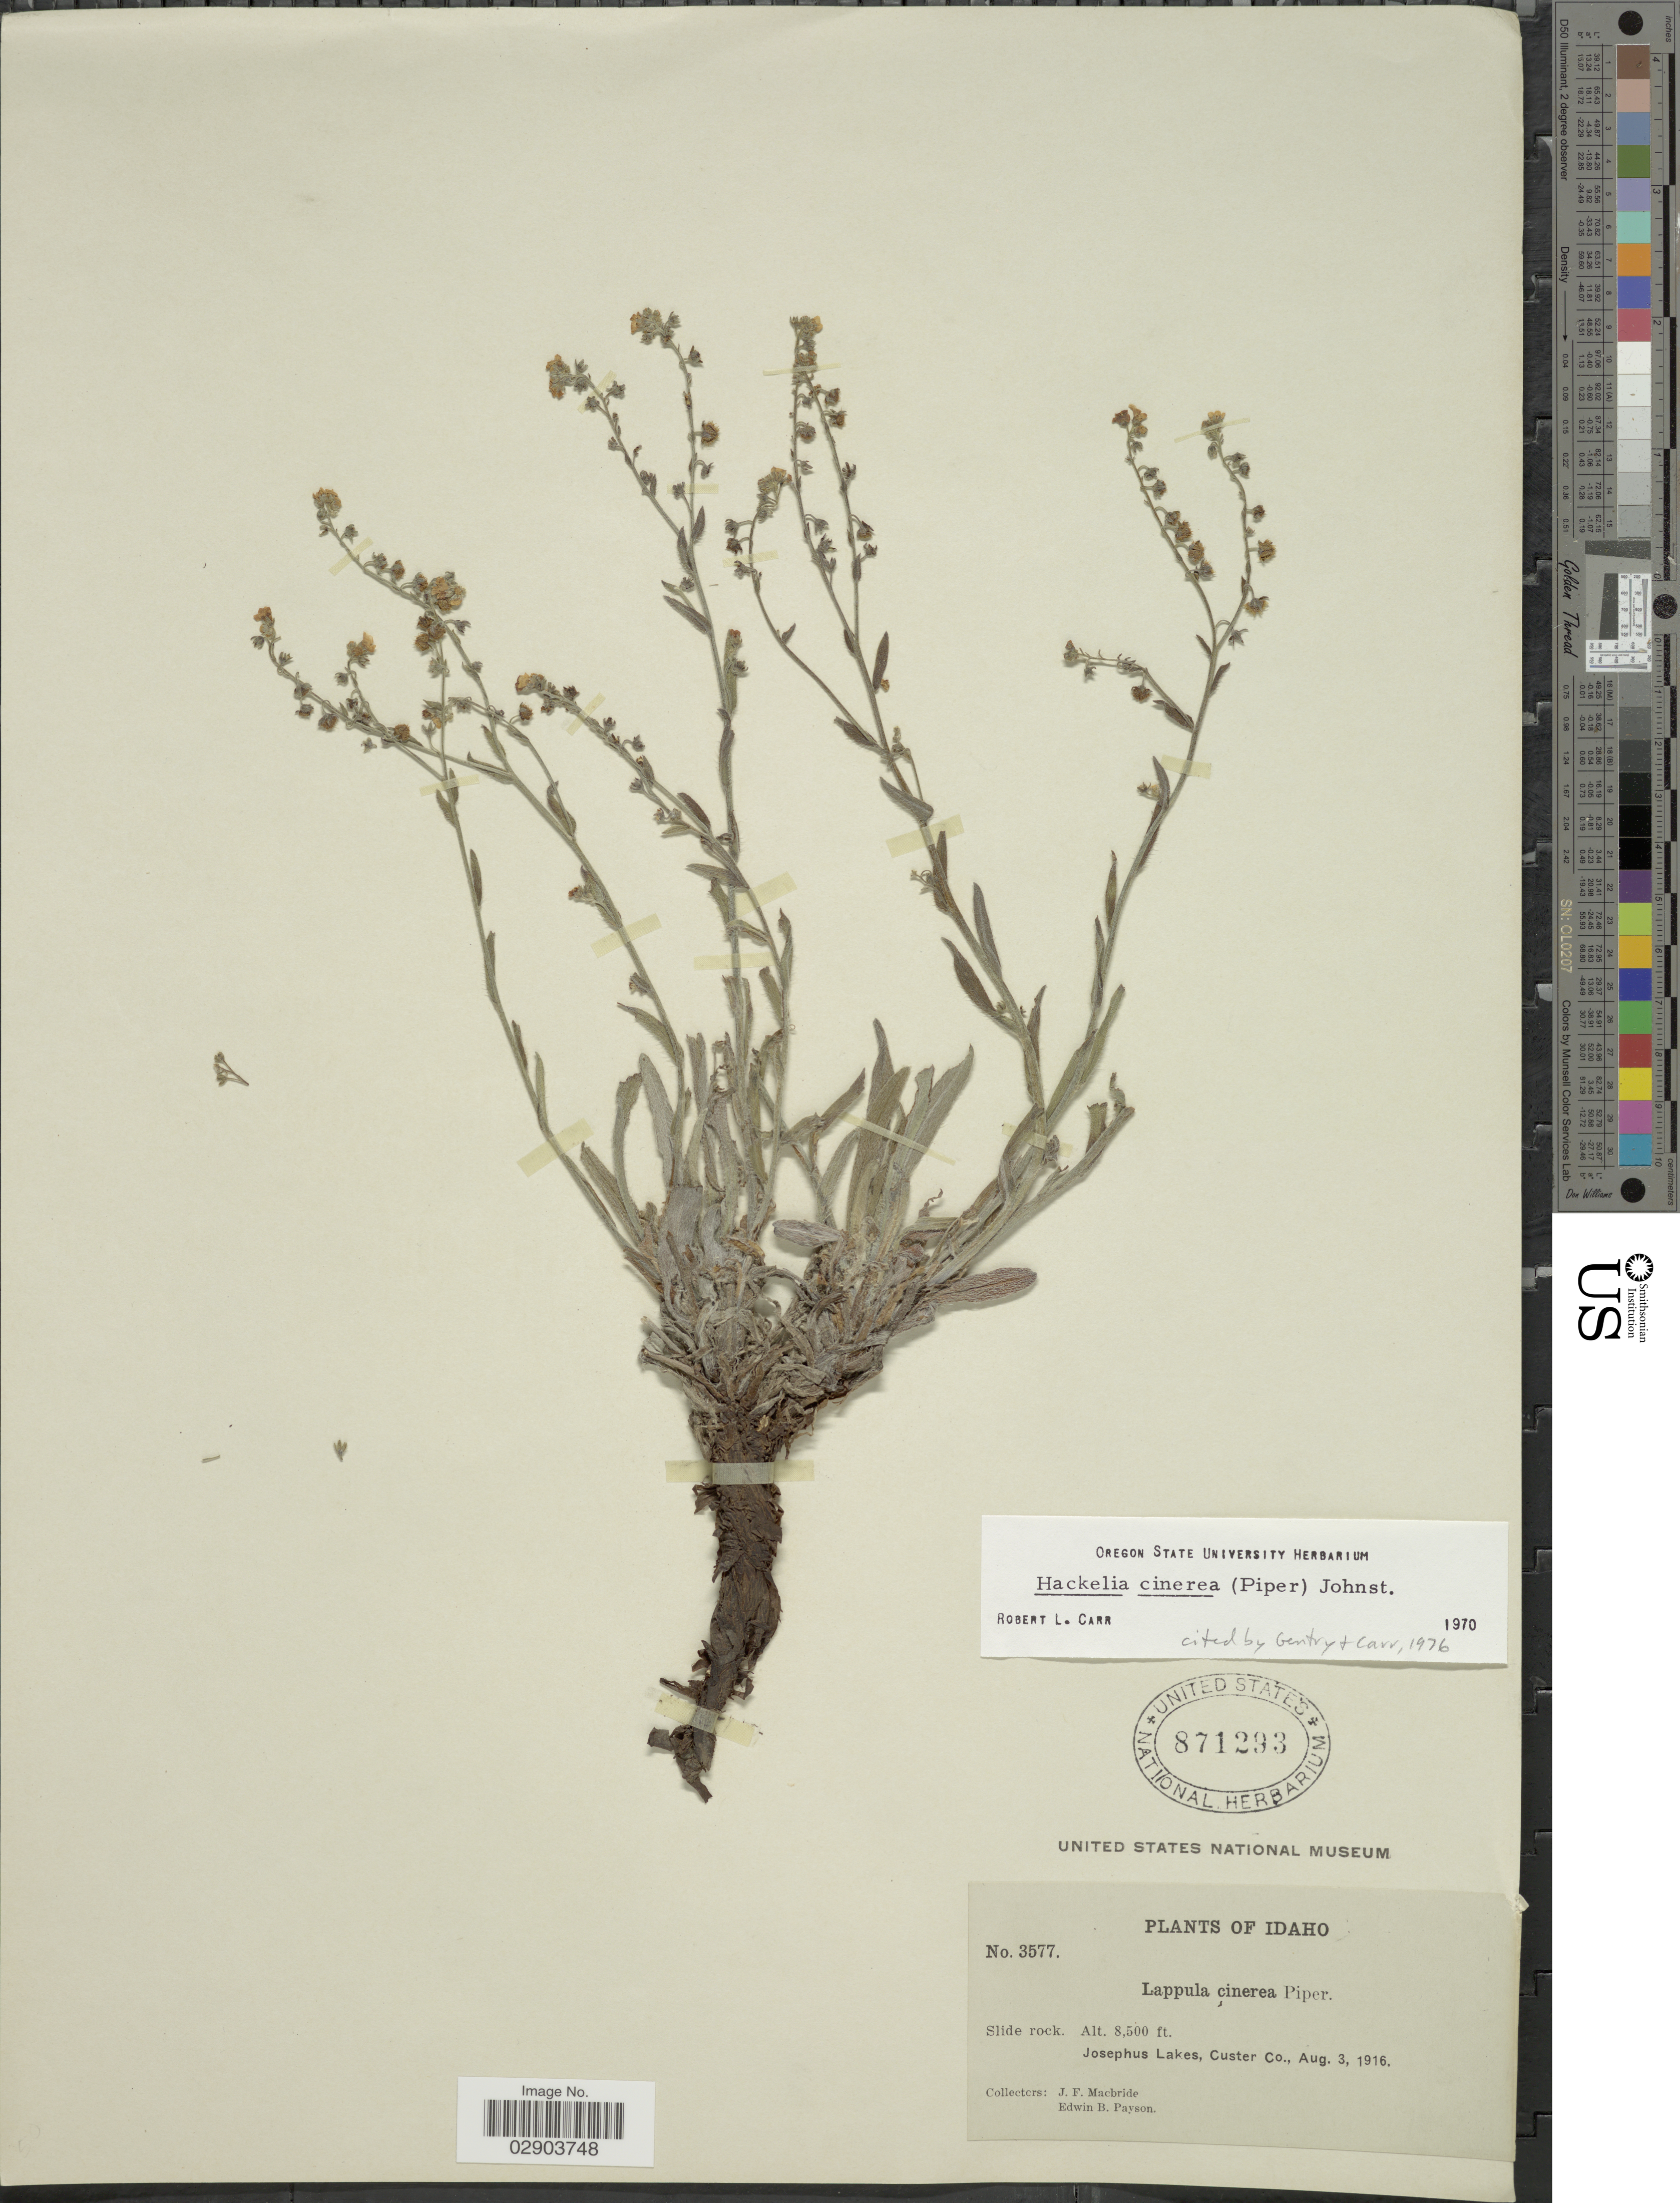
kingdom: Plantae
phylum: Tracheophyta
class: Magnoliopsida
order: Boraginales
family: Boraginaceae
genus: Hackelia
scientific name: Hackelia cinerea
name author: (Piper) I.M. Johnst.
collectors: J. F. Macbride & E. B. Payson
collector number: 3577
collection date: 1916-08-03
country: United States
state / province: Idaho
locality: Slide rock, Josephus Lakes, Custer Co.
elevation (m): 2591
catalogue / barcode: US 871293